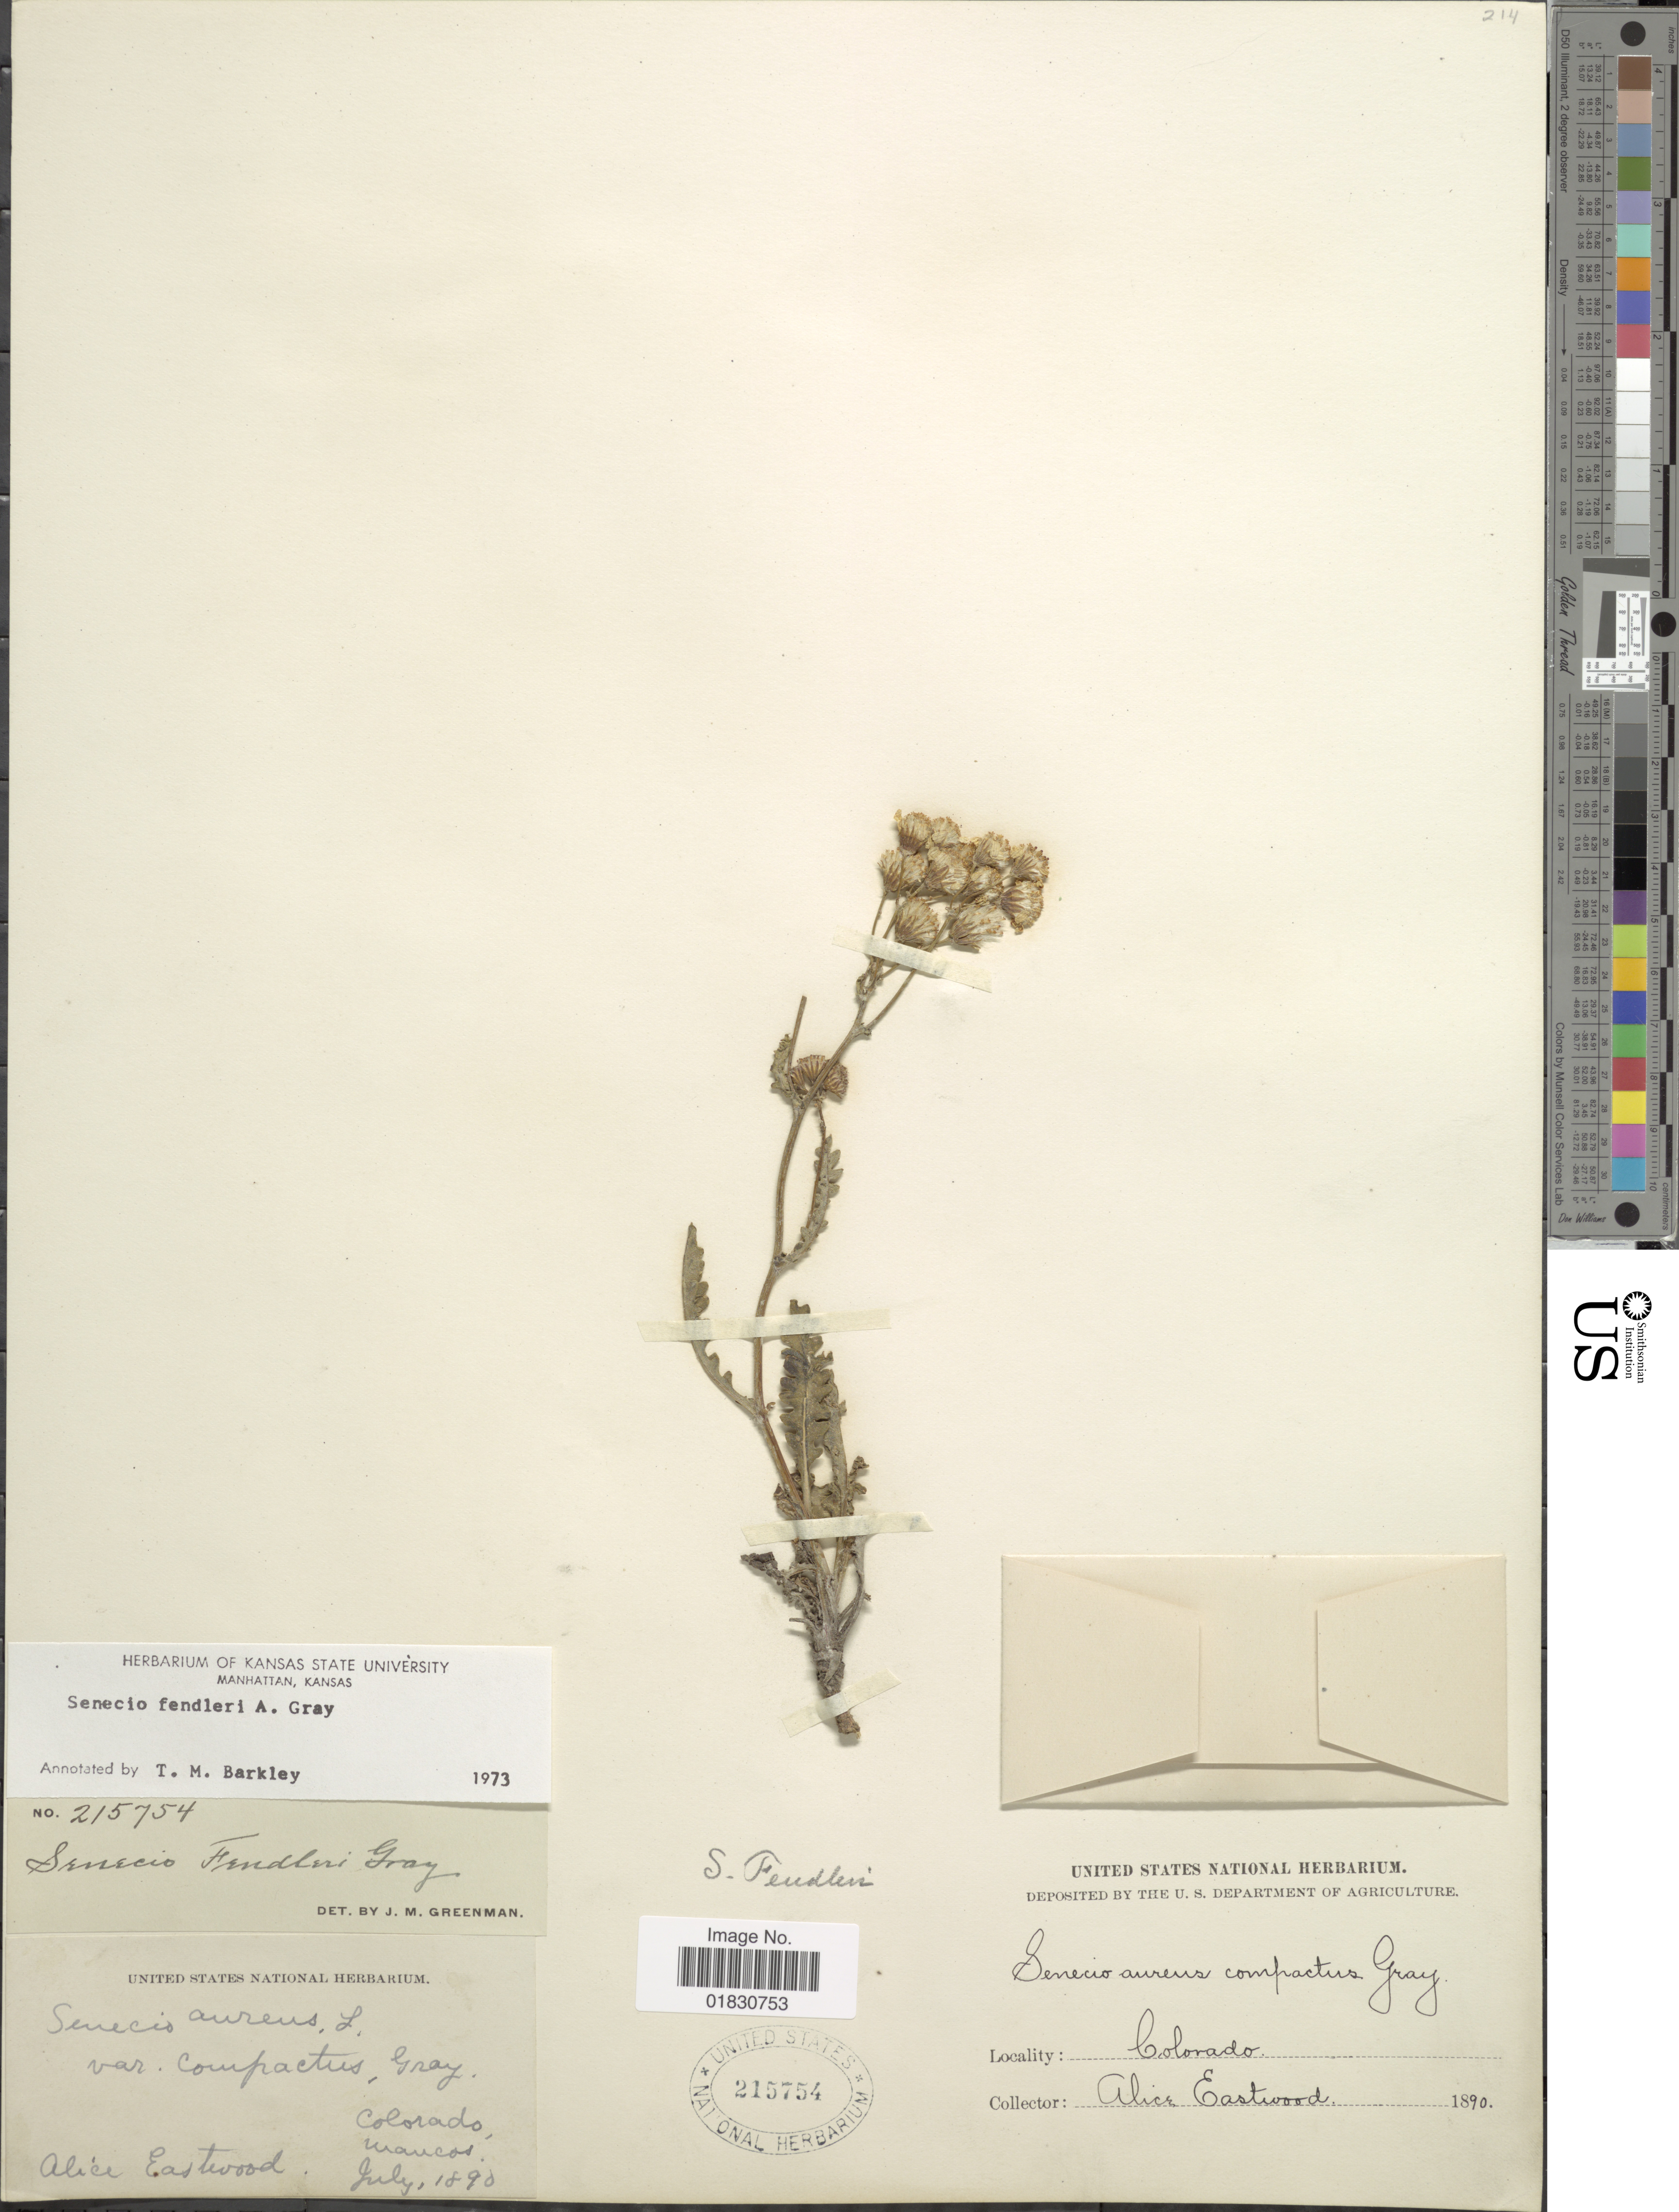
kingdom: Plantae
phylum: Tracheophyta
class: Magnoliopsida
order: Asterales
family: Asteraceae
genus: Packera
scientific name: Packera fendleri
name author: (A. Gray) W.A. Weber & Á. Löve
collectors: A. Eastwood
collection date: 1890-07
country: United States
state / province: Colorado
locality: Mancos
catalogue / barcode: US 215754